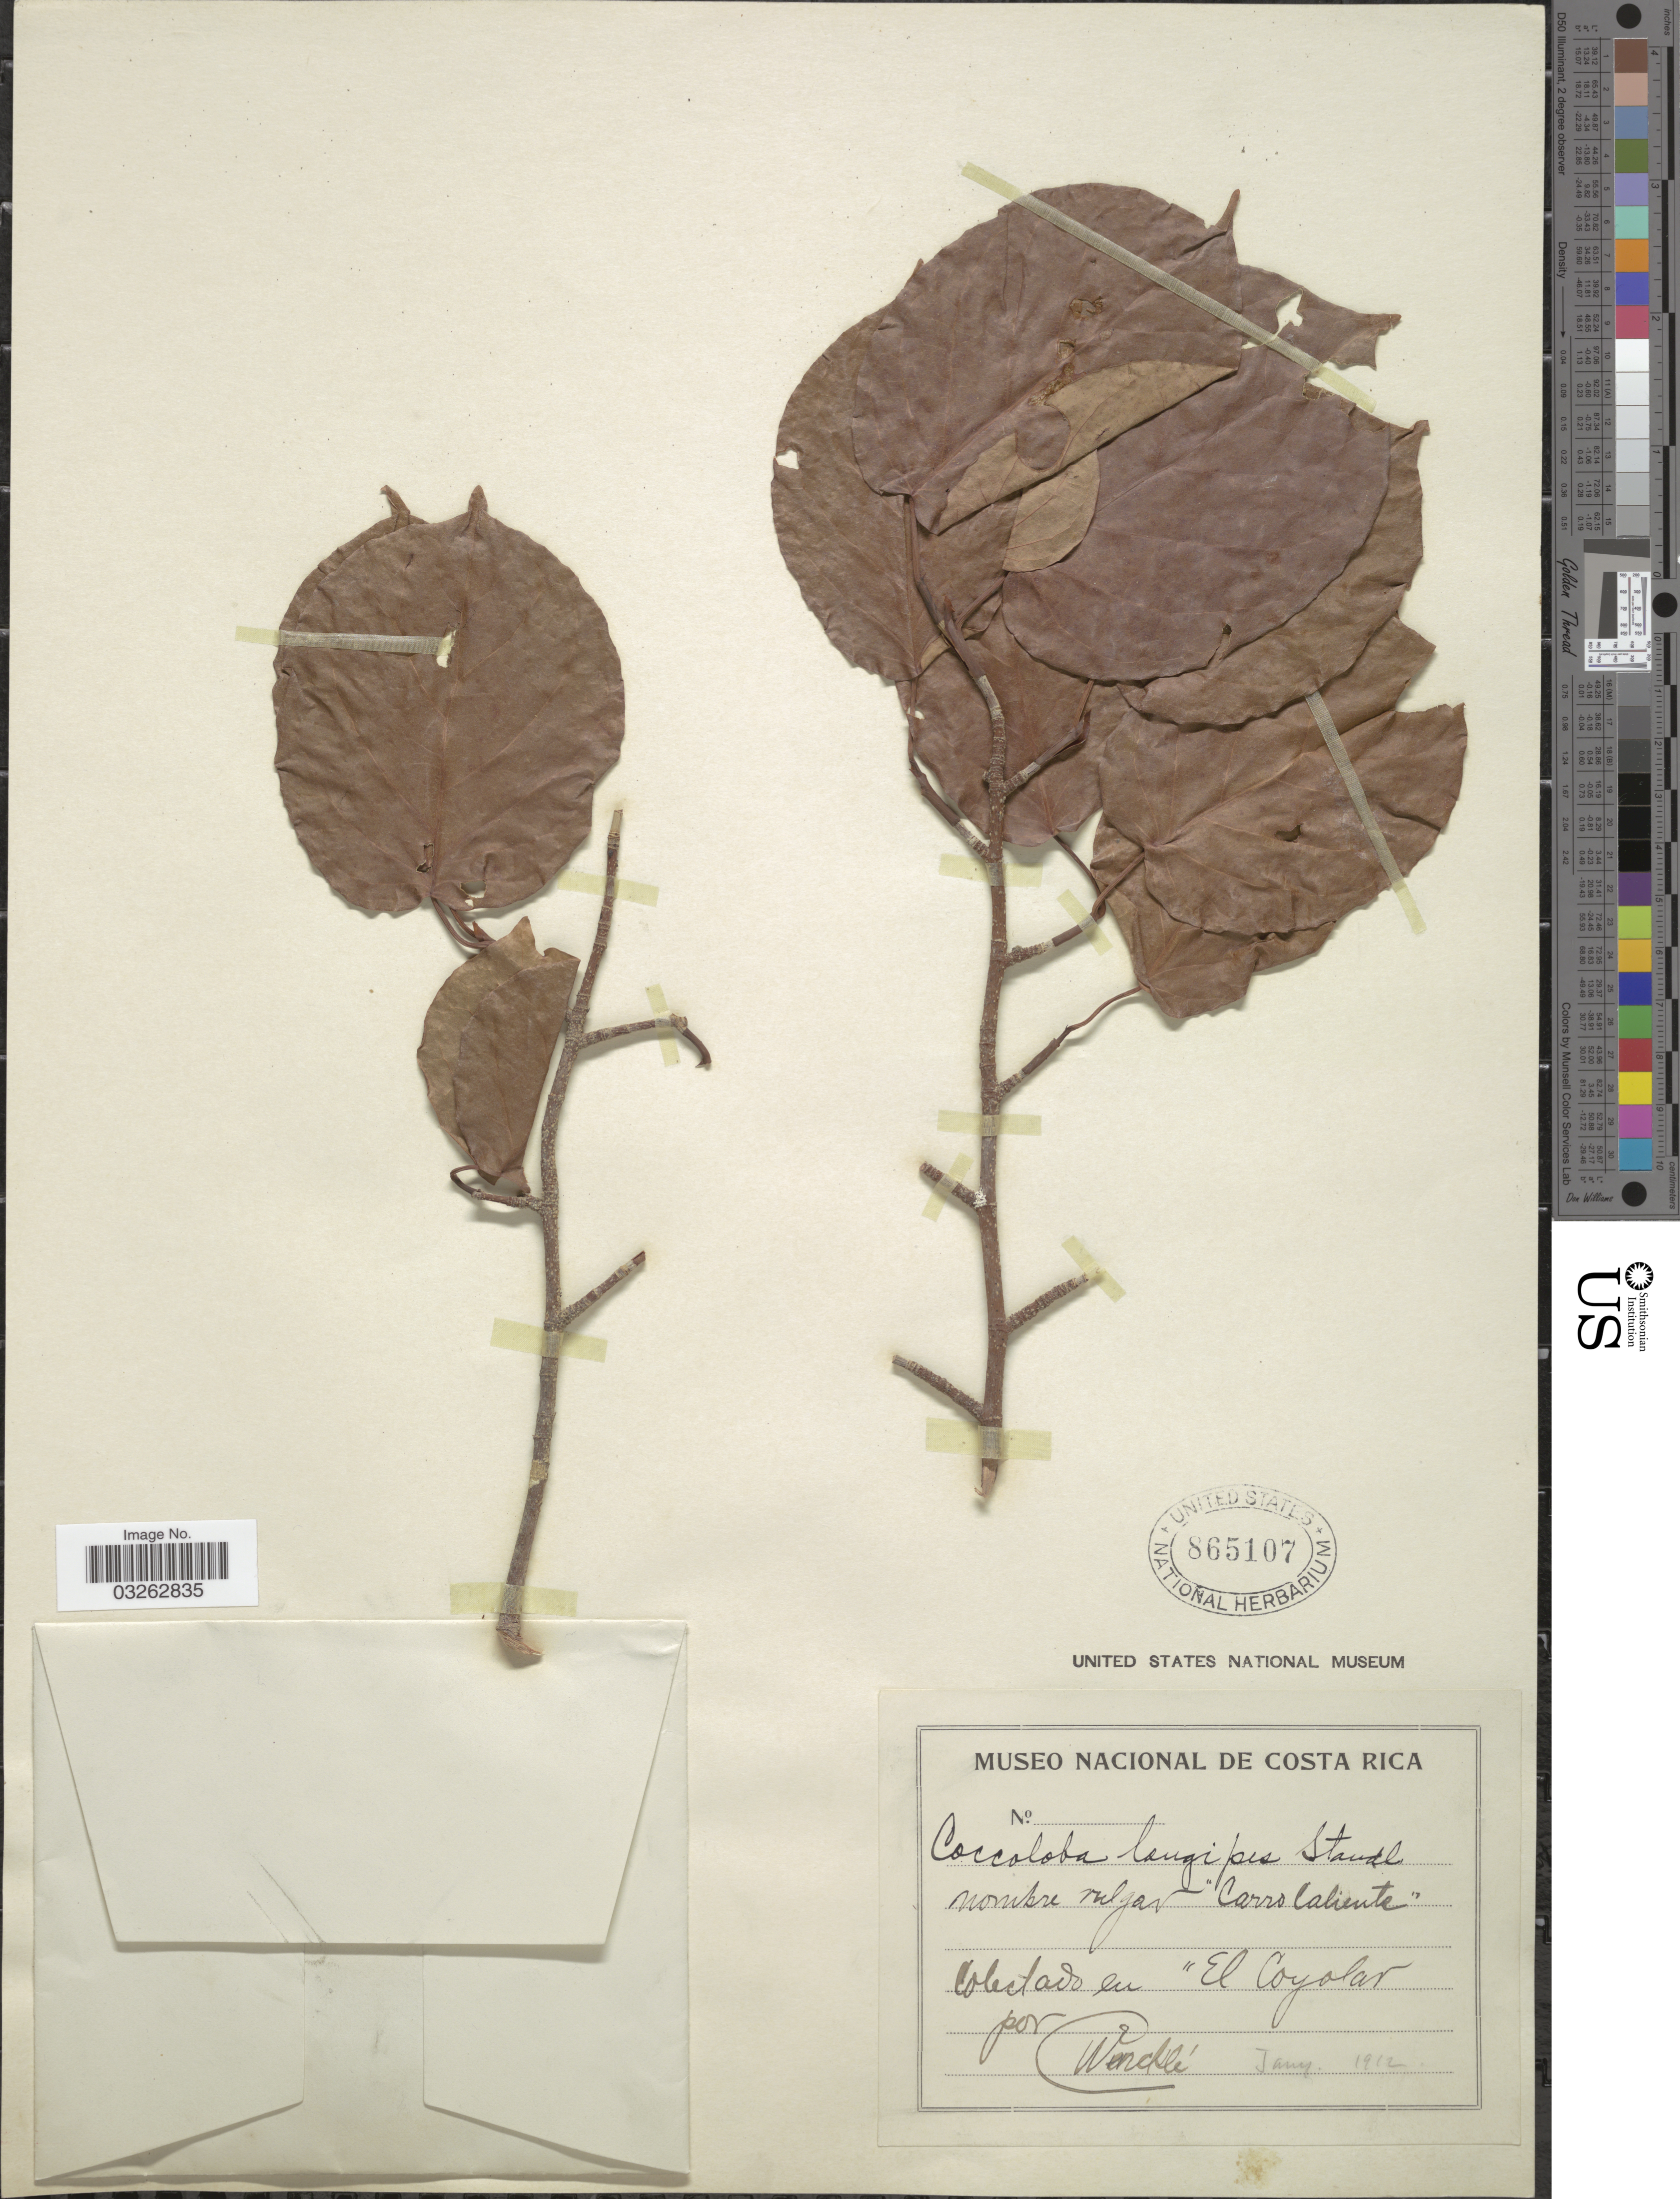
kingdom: Plantae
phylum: Tracheophyta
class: Magnoliopsida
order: Caryophyllales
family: Polygonaceae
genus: Coccoloba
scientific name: Coccoloba longipes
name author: S. Moore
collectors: Wercklé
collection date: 1912-01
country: Costa Rica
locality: El Coyolar.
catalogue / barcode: US 865107